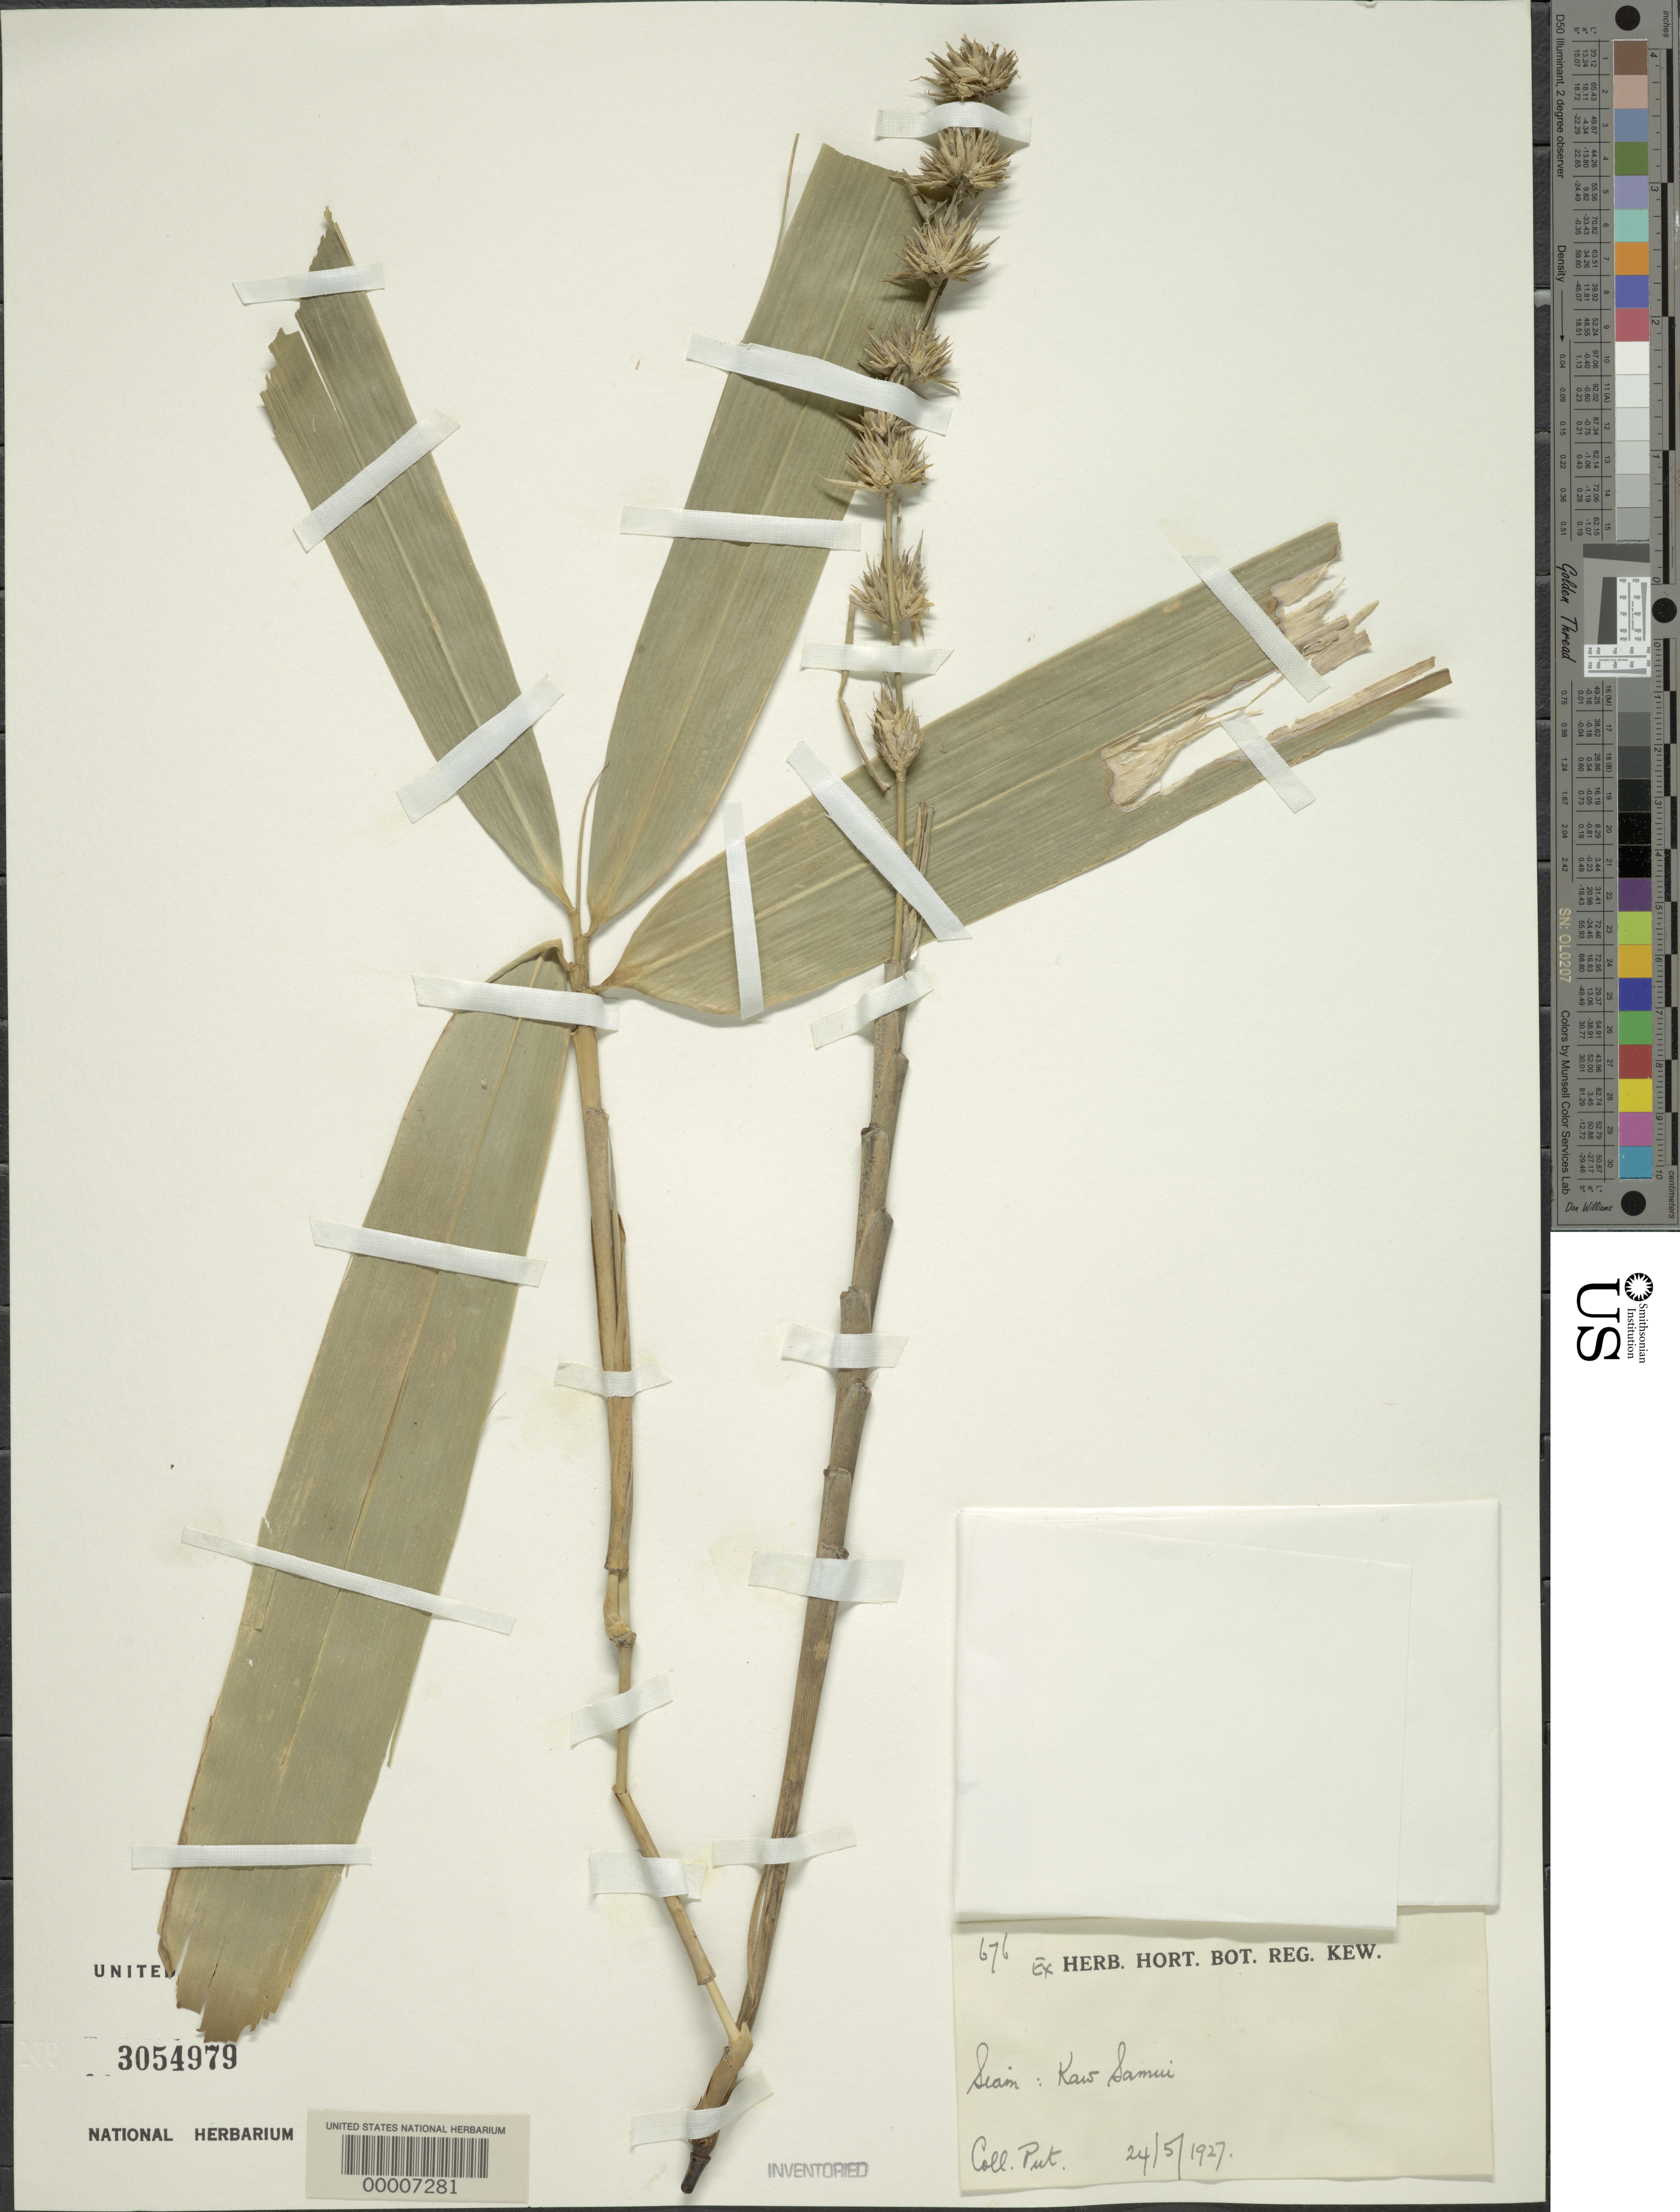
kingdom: Plantae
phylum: Tracheophyta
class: Liliopsida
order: Poales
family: Poaceae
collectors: -. Put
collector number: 676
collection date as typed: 24 May 1927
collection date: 1927-05-24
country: Thailand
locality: Kaw samui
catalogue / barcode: US 3054979